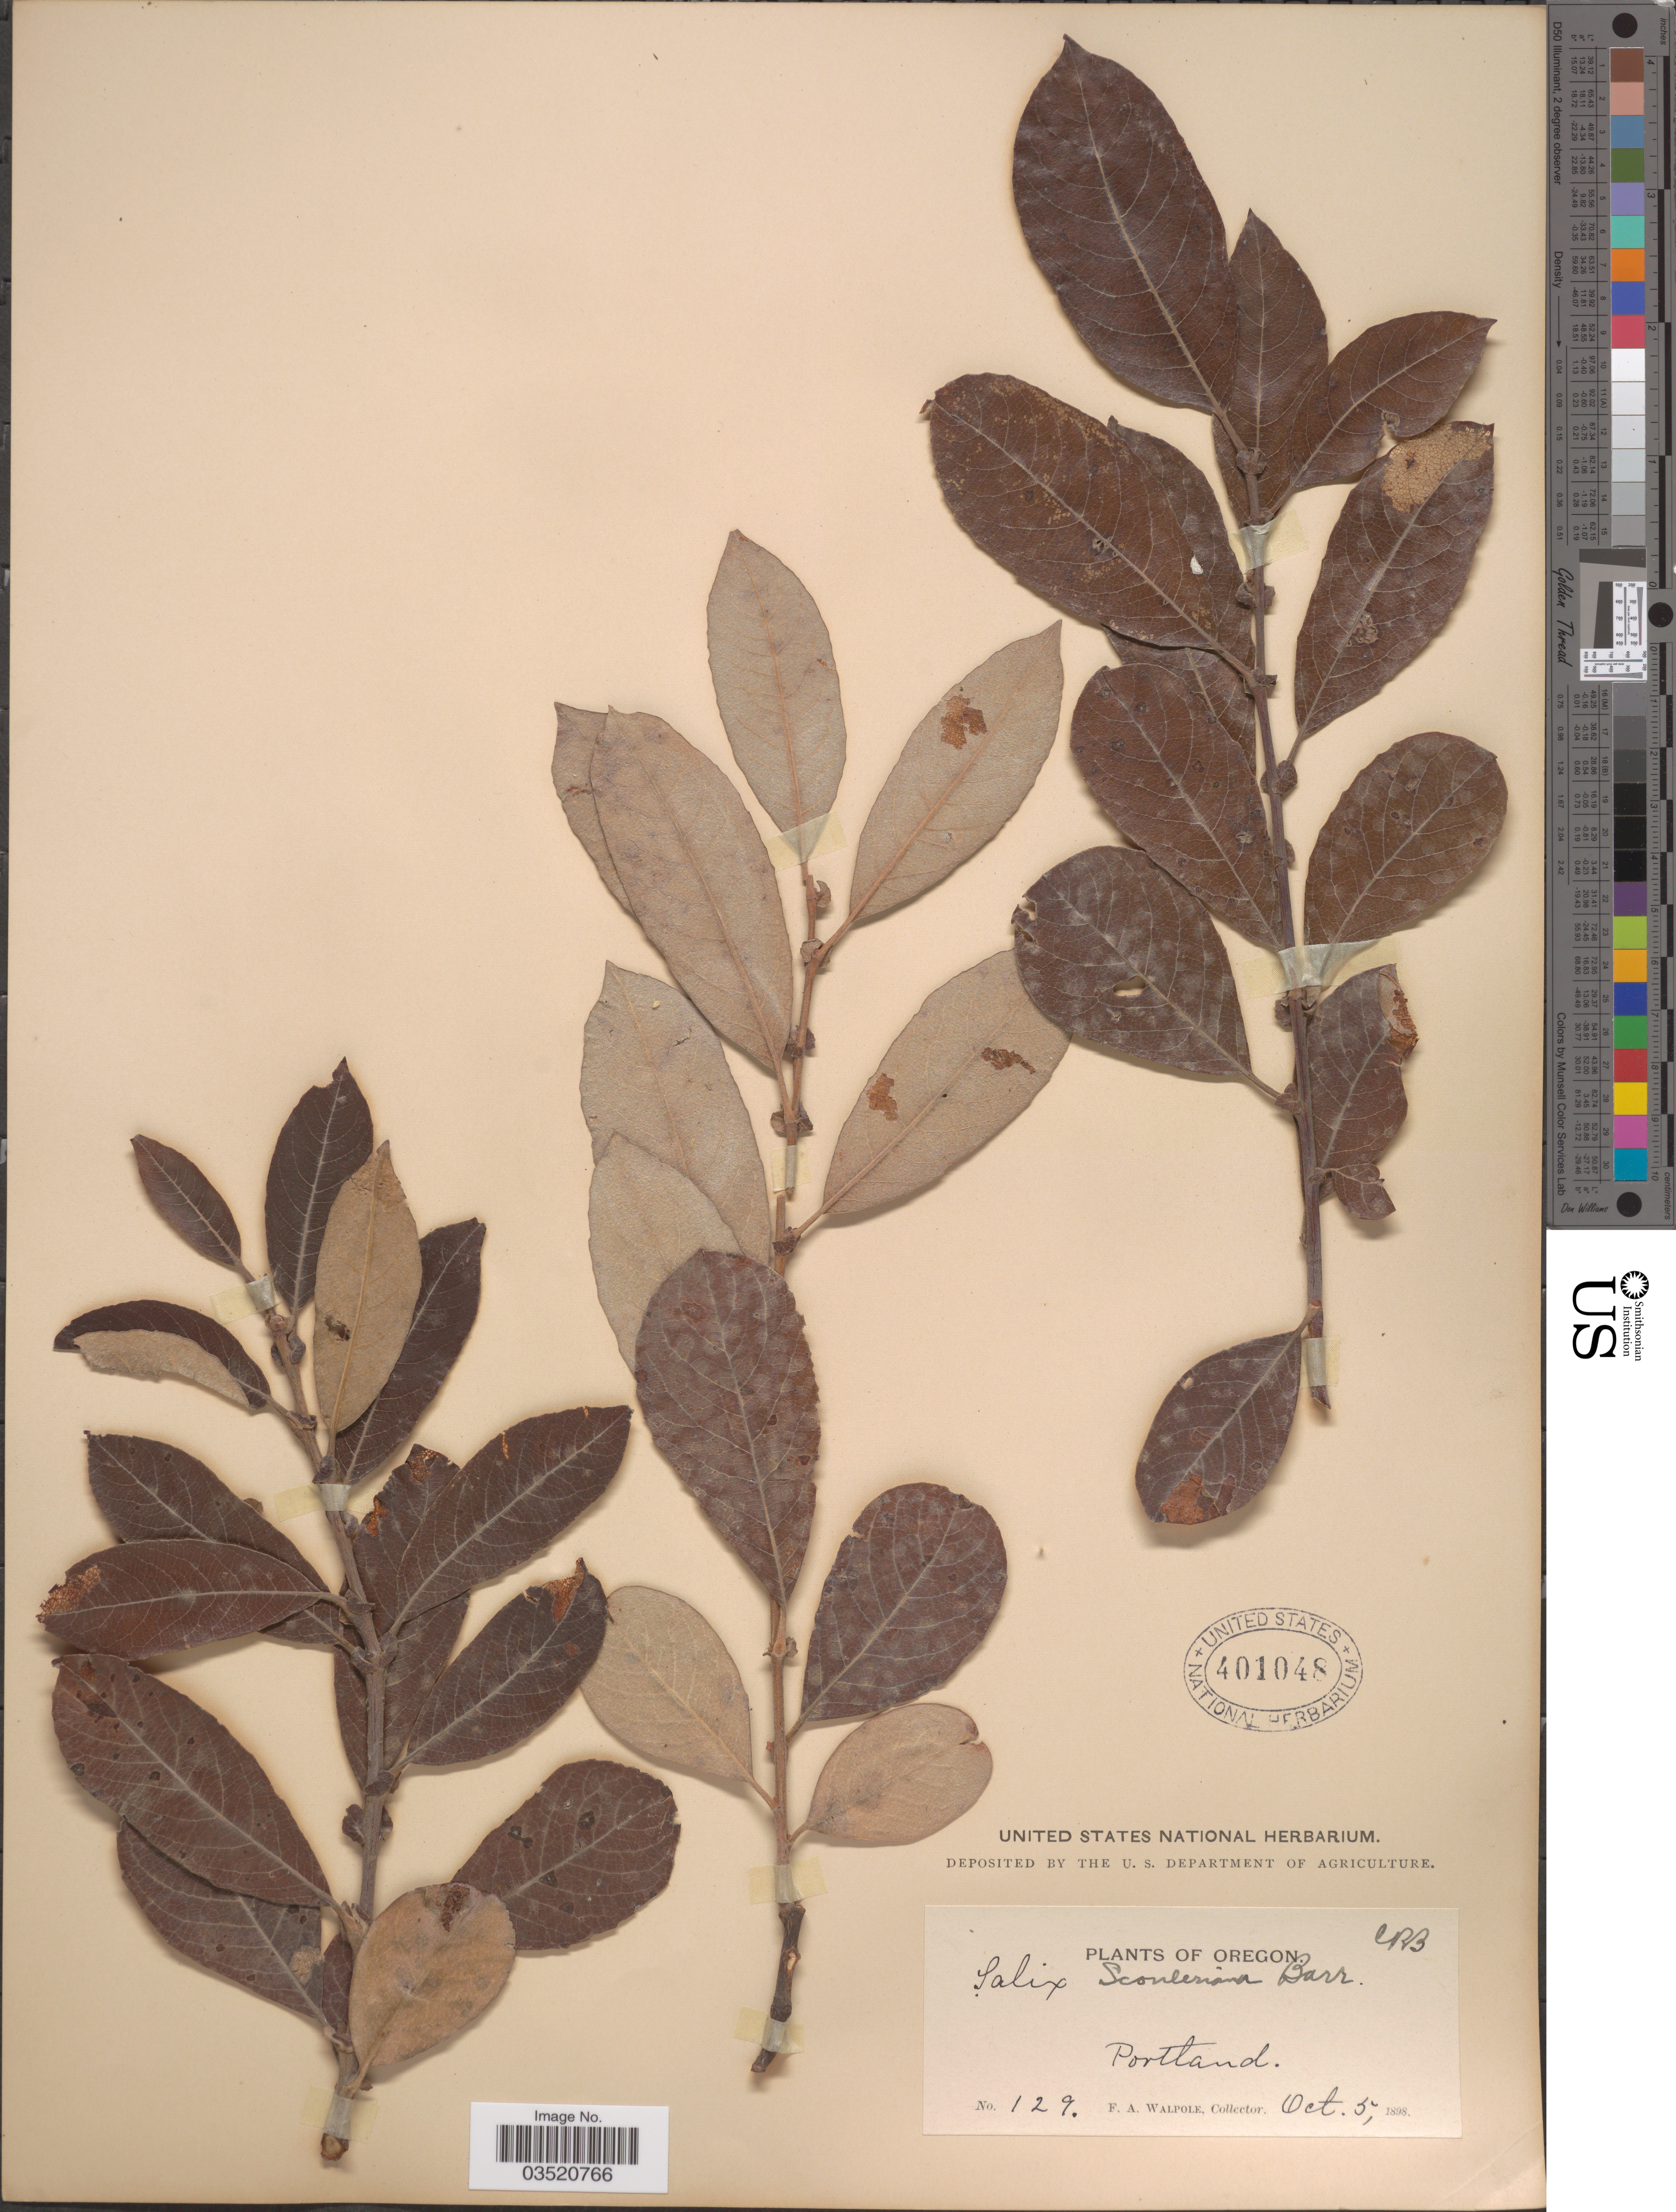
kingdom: Plantae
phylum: Tracheophyta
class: Magnoliopsida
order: Malpighiales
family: Salicaceae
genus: Salix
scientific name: Salix scouleriana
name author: Barratt ex Hook.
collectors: F. Walpole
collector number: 129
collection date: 1898-10-05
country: United States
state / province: Oregon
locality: Portland.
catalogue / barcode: US 401048